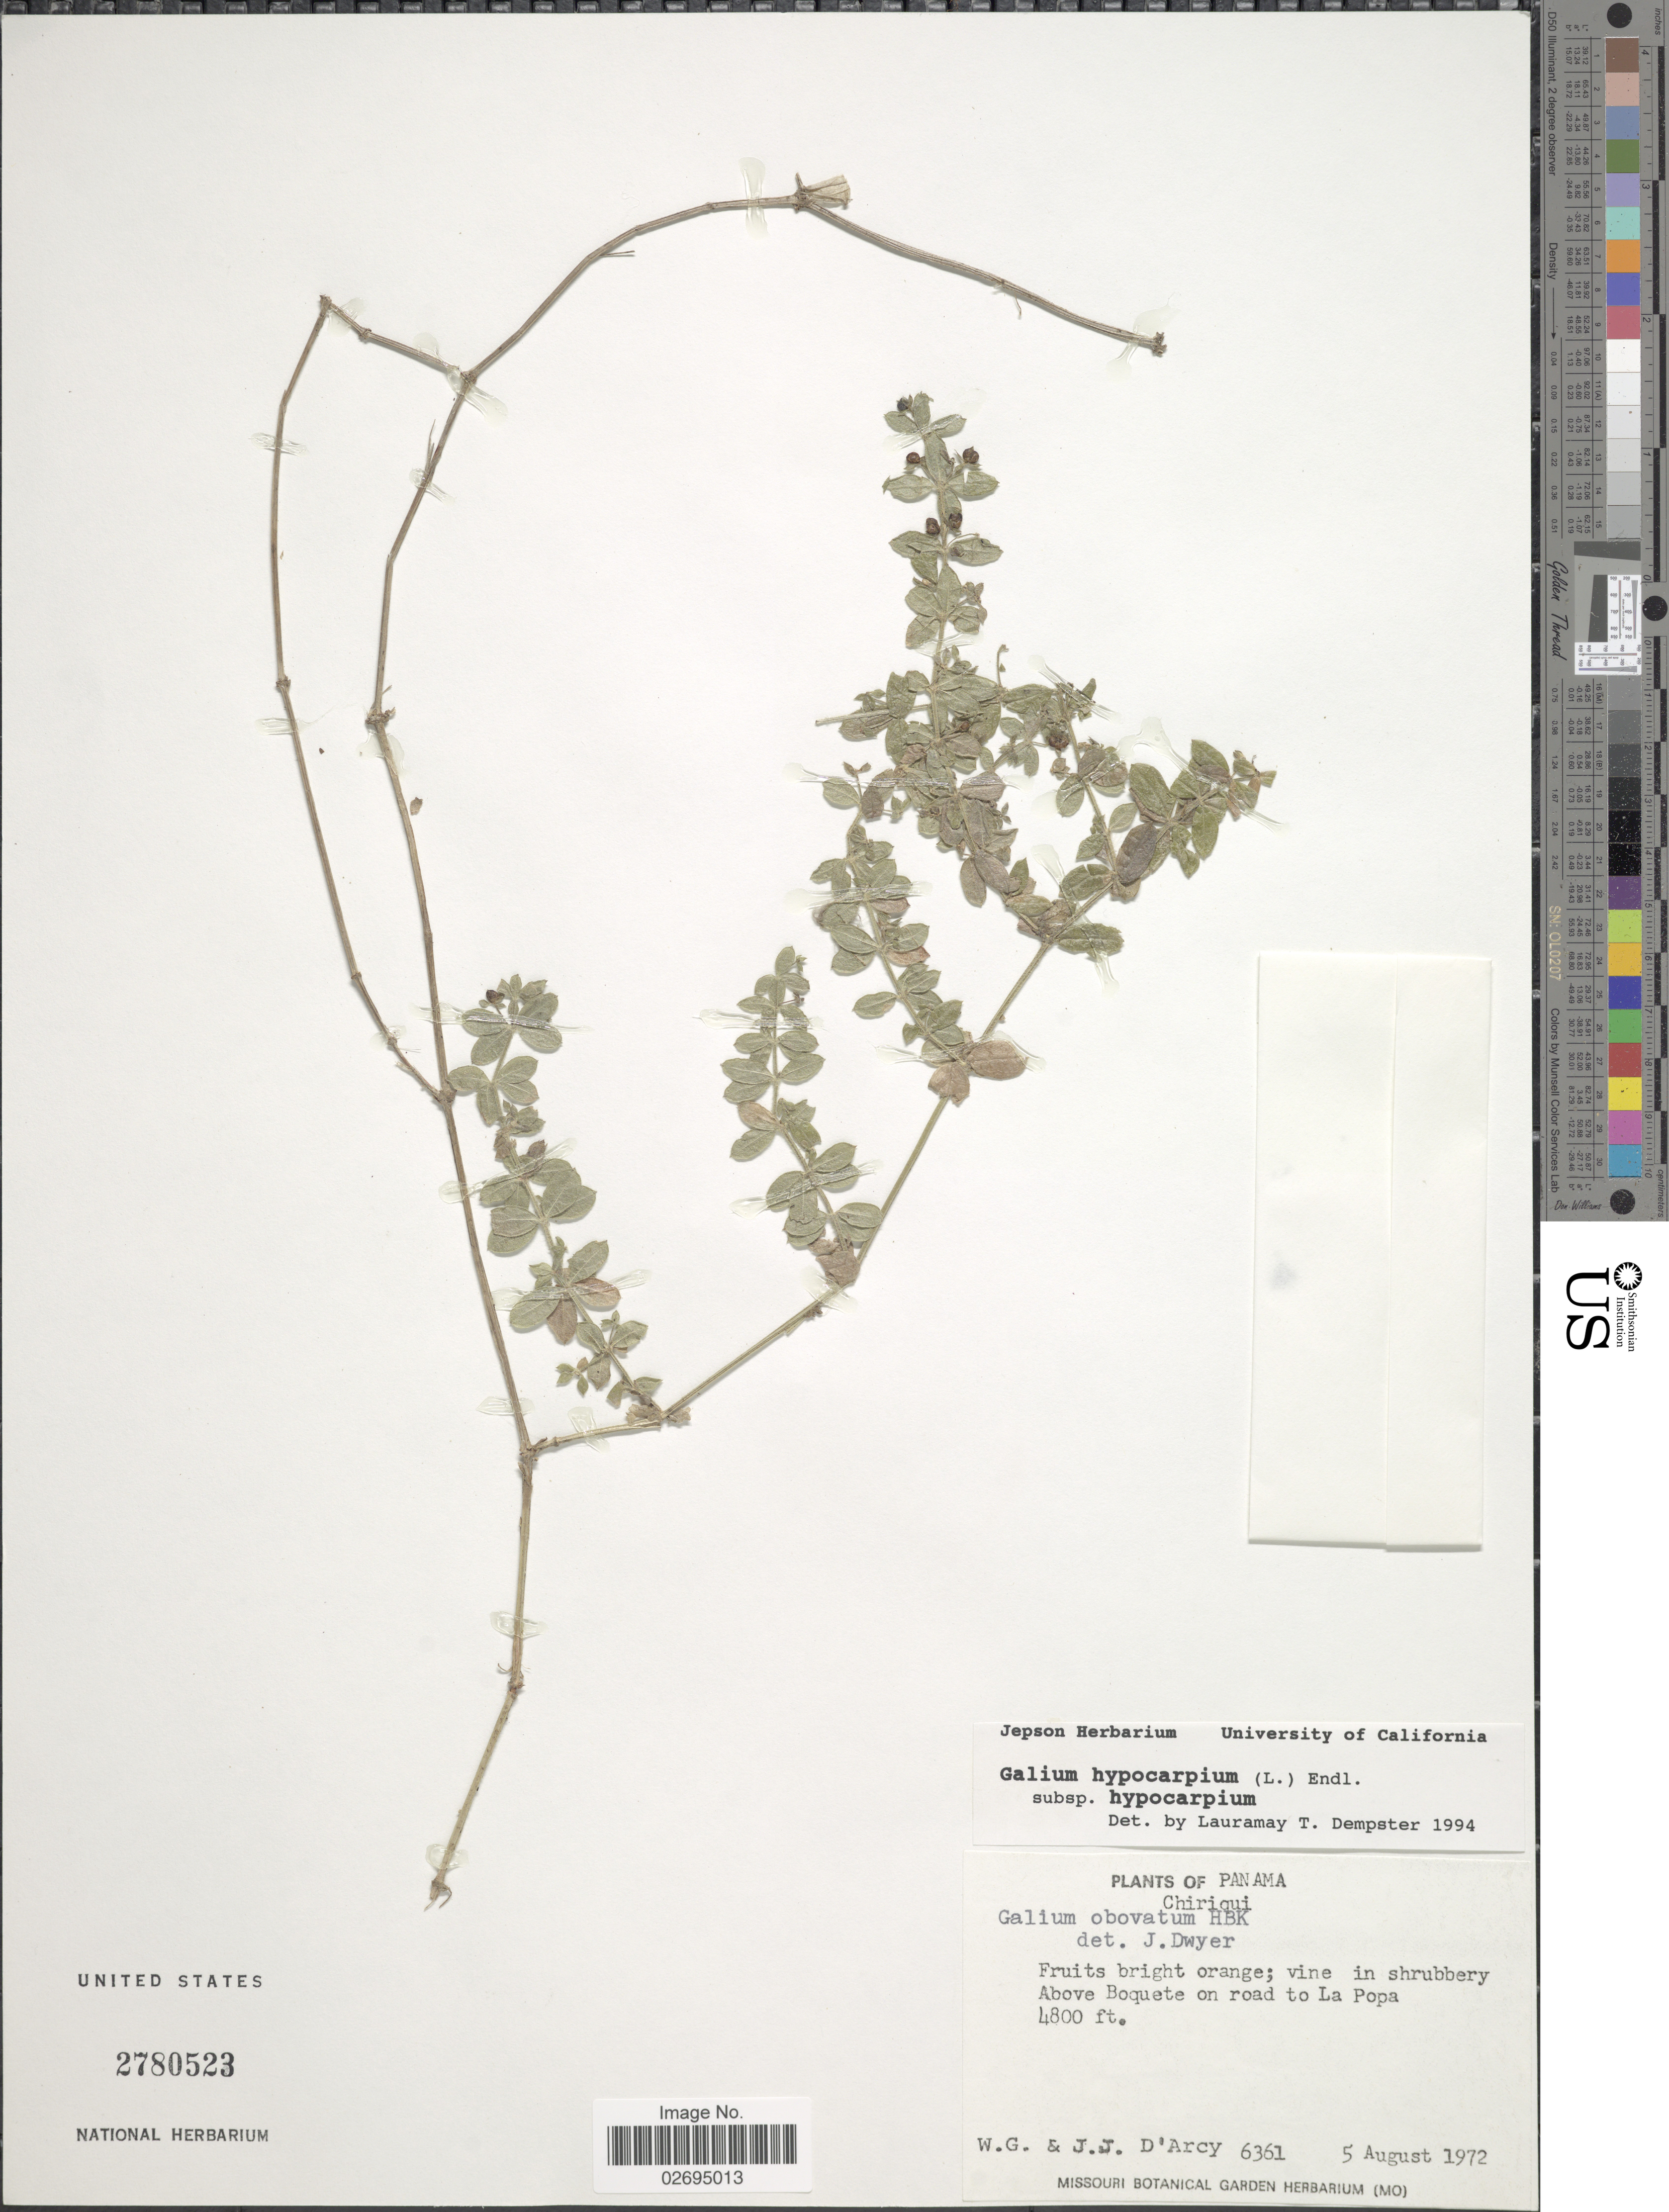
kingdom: Plantae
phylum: Tracheophyta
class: Magnoliopsida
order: Gentianales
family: Rubiaceae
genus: Galium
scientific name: Galium hypocarpium subsp. hypocarpium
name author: (L.) Endl. ex Griseb.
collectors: W. G. D'Arcy & J. J. D'Arcy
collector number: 6361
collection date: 1972-08-05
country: Panama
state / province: Chiriqui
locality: Above Boquete on road to La Popa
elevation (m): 1463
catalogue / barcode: US 2780523